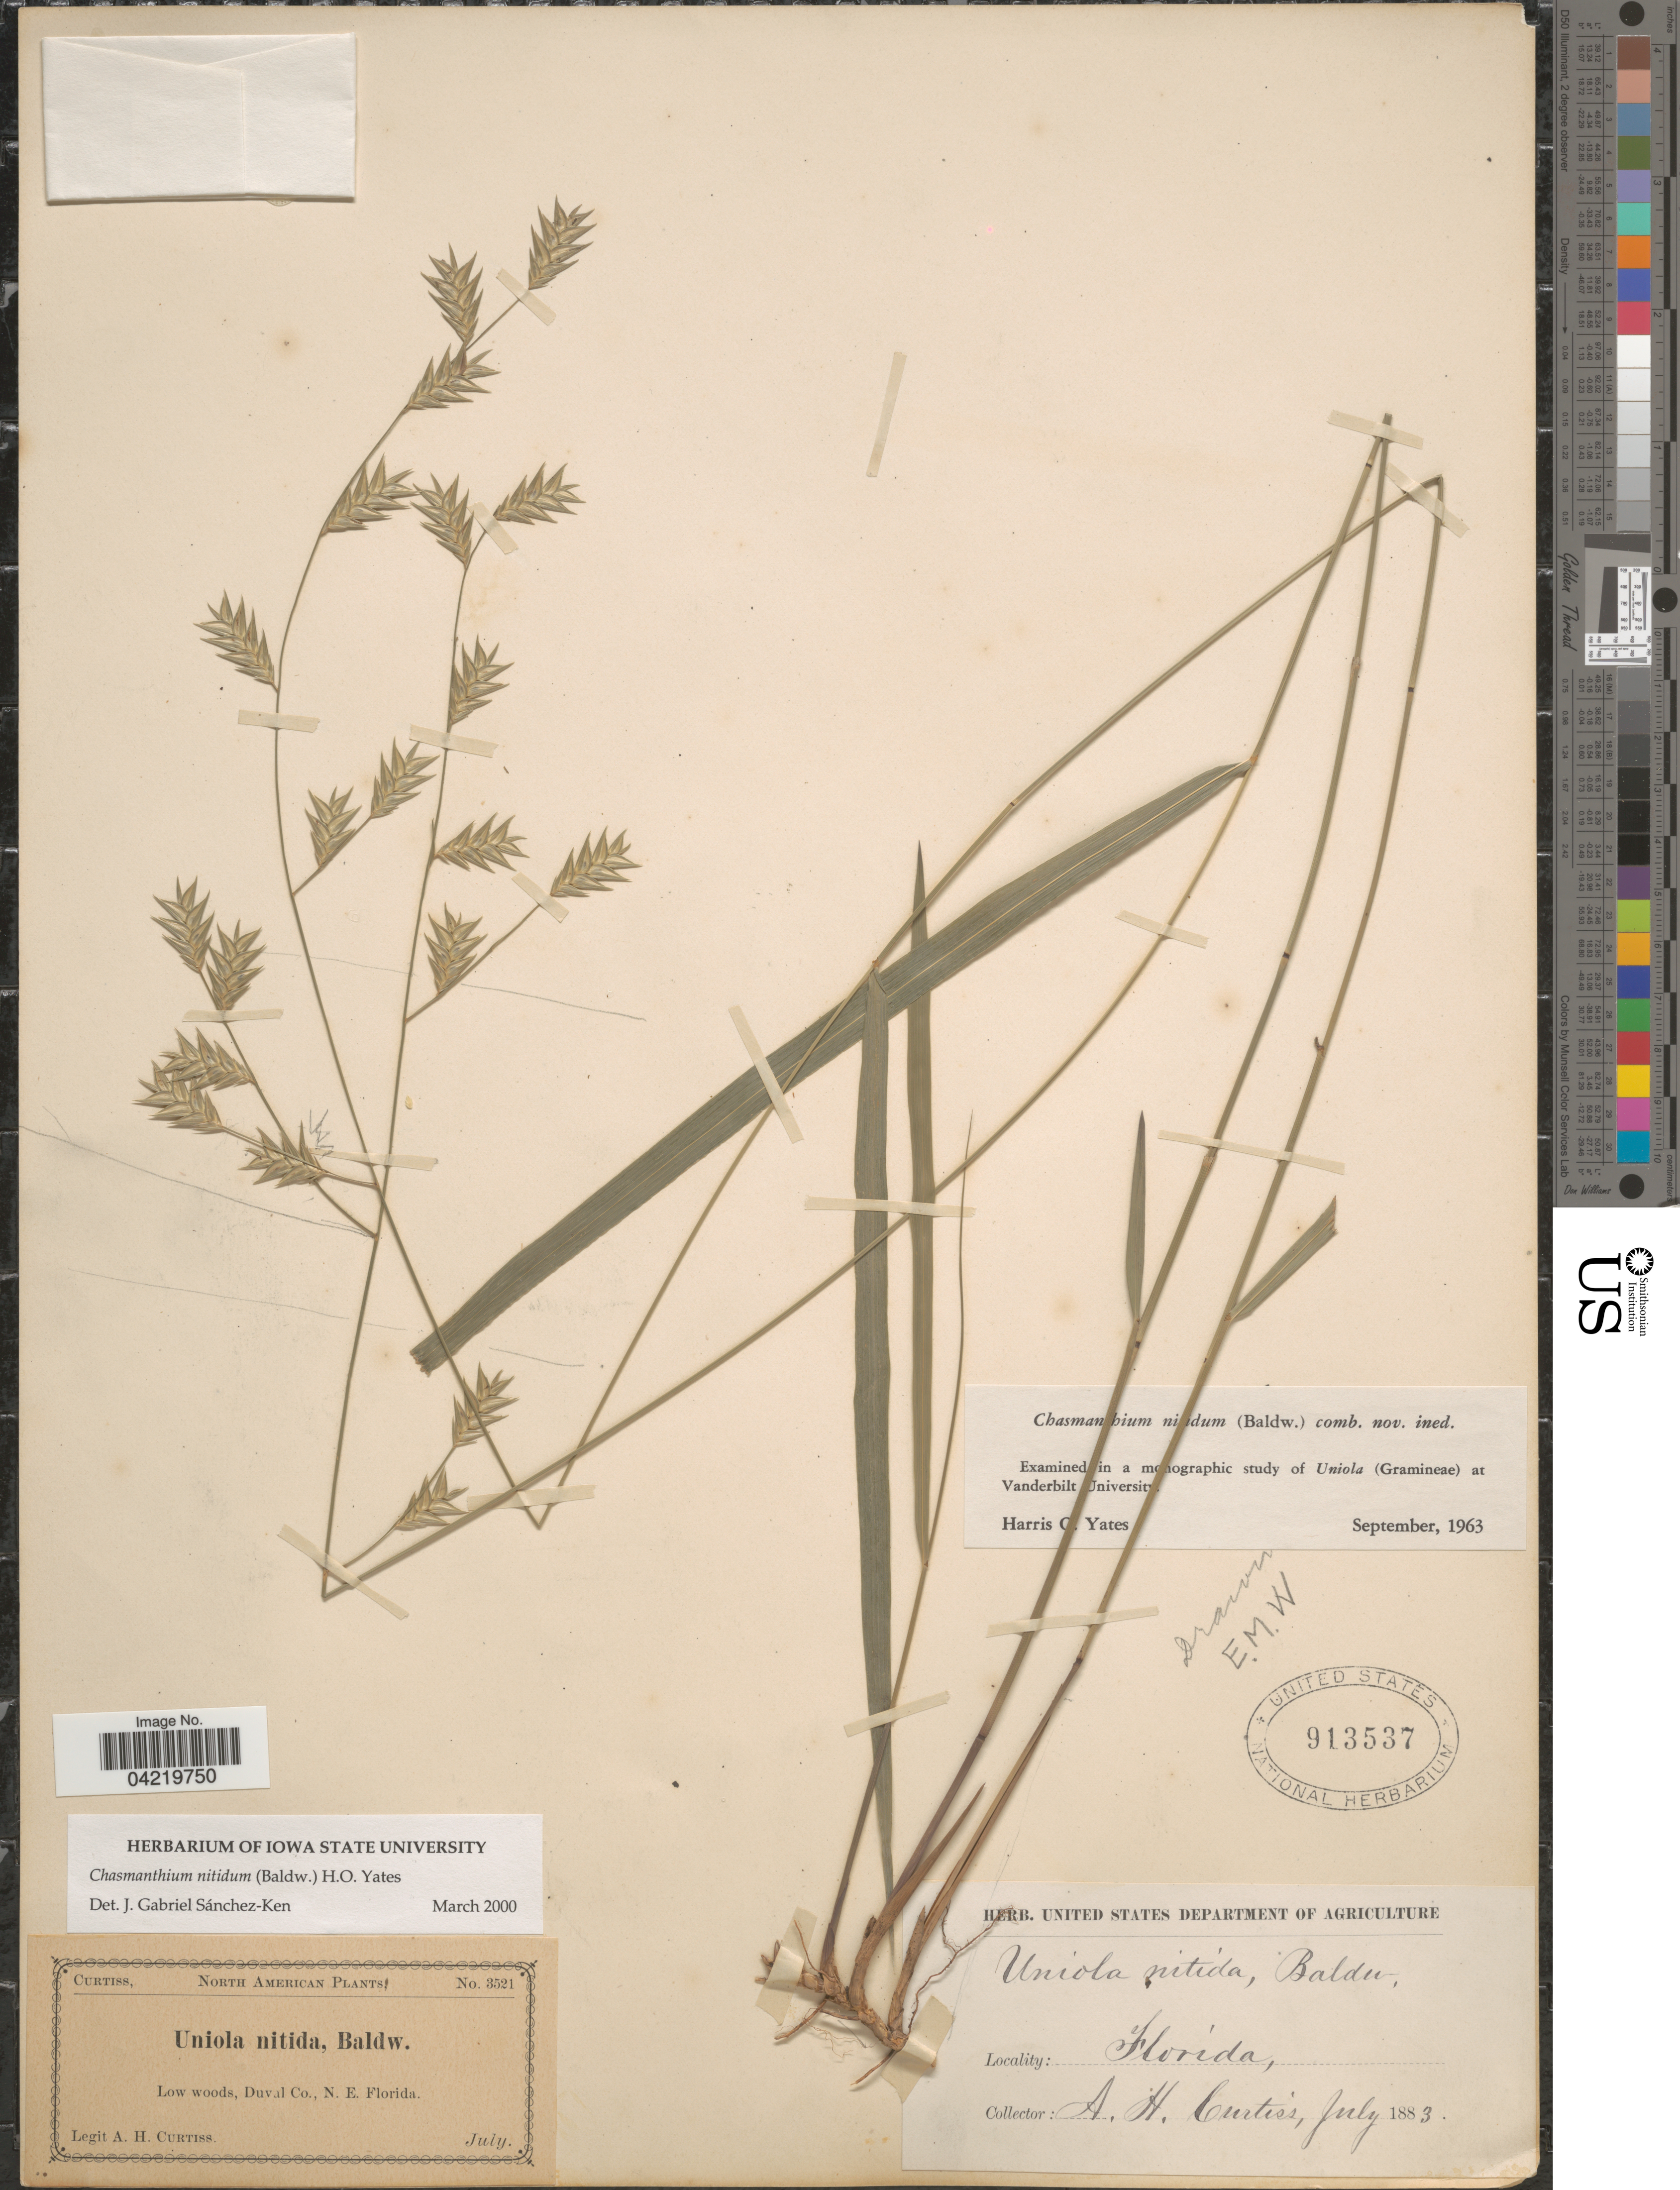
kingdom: Plantae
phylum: Tracheophyta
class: Liliopsida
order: Poales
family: Poaceae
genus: Chasmanthium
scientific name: Chasmanthium nitidum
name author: (Baldwin ex Elliott) H.O. Yates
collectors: A. H. Curtiss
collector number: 3521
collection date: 1883-07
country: United States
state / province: Florida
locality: Low woods, Duval Co., N.E. Florida.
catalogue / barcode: US 913537